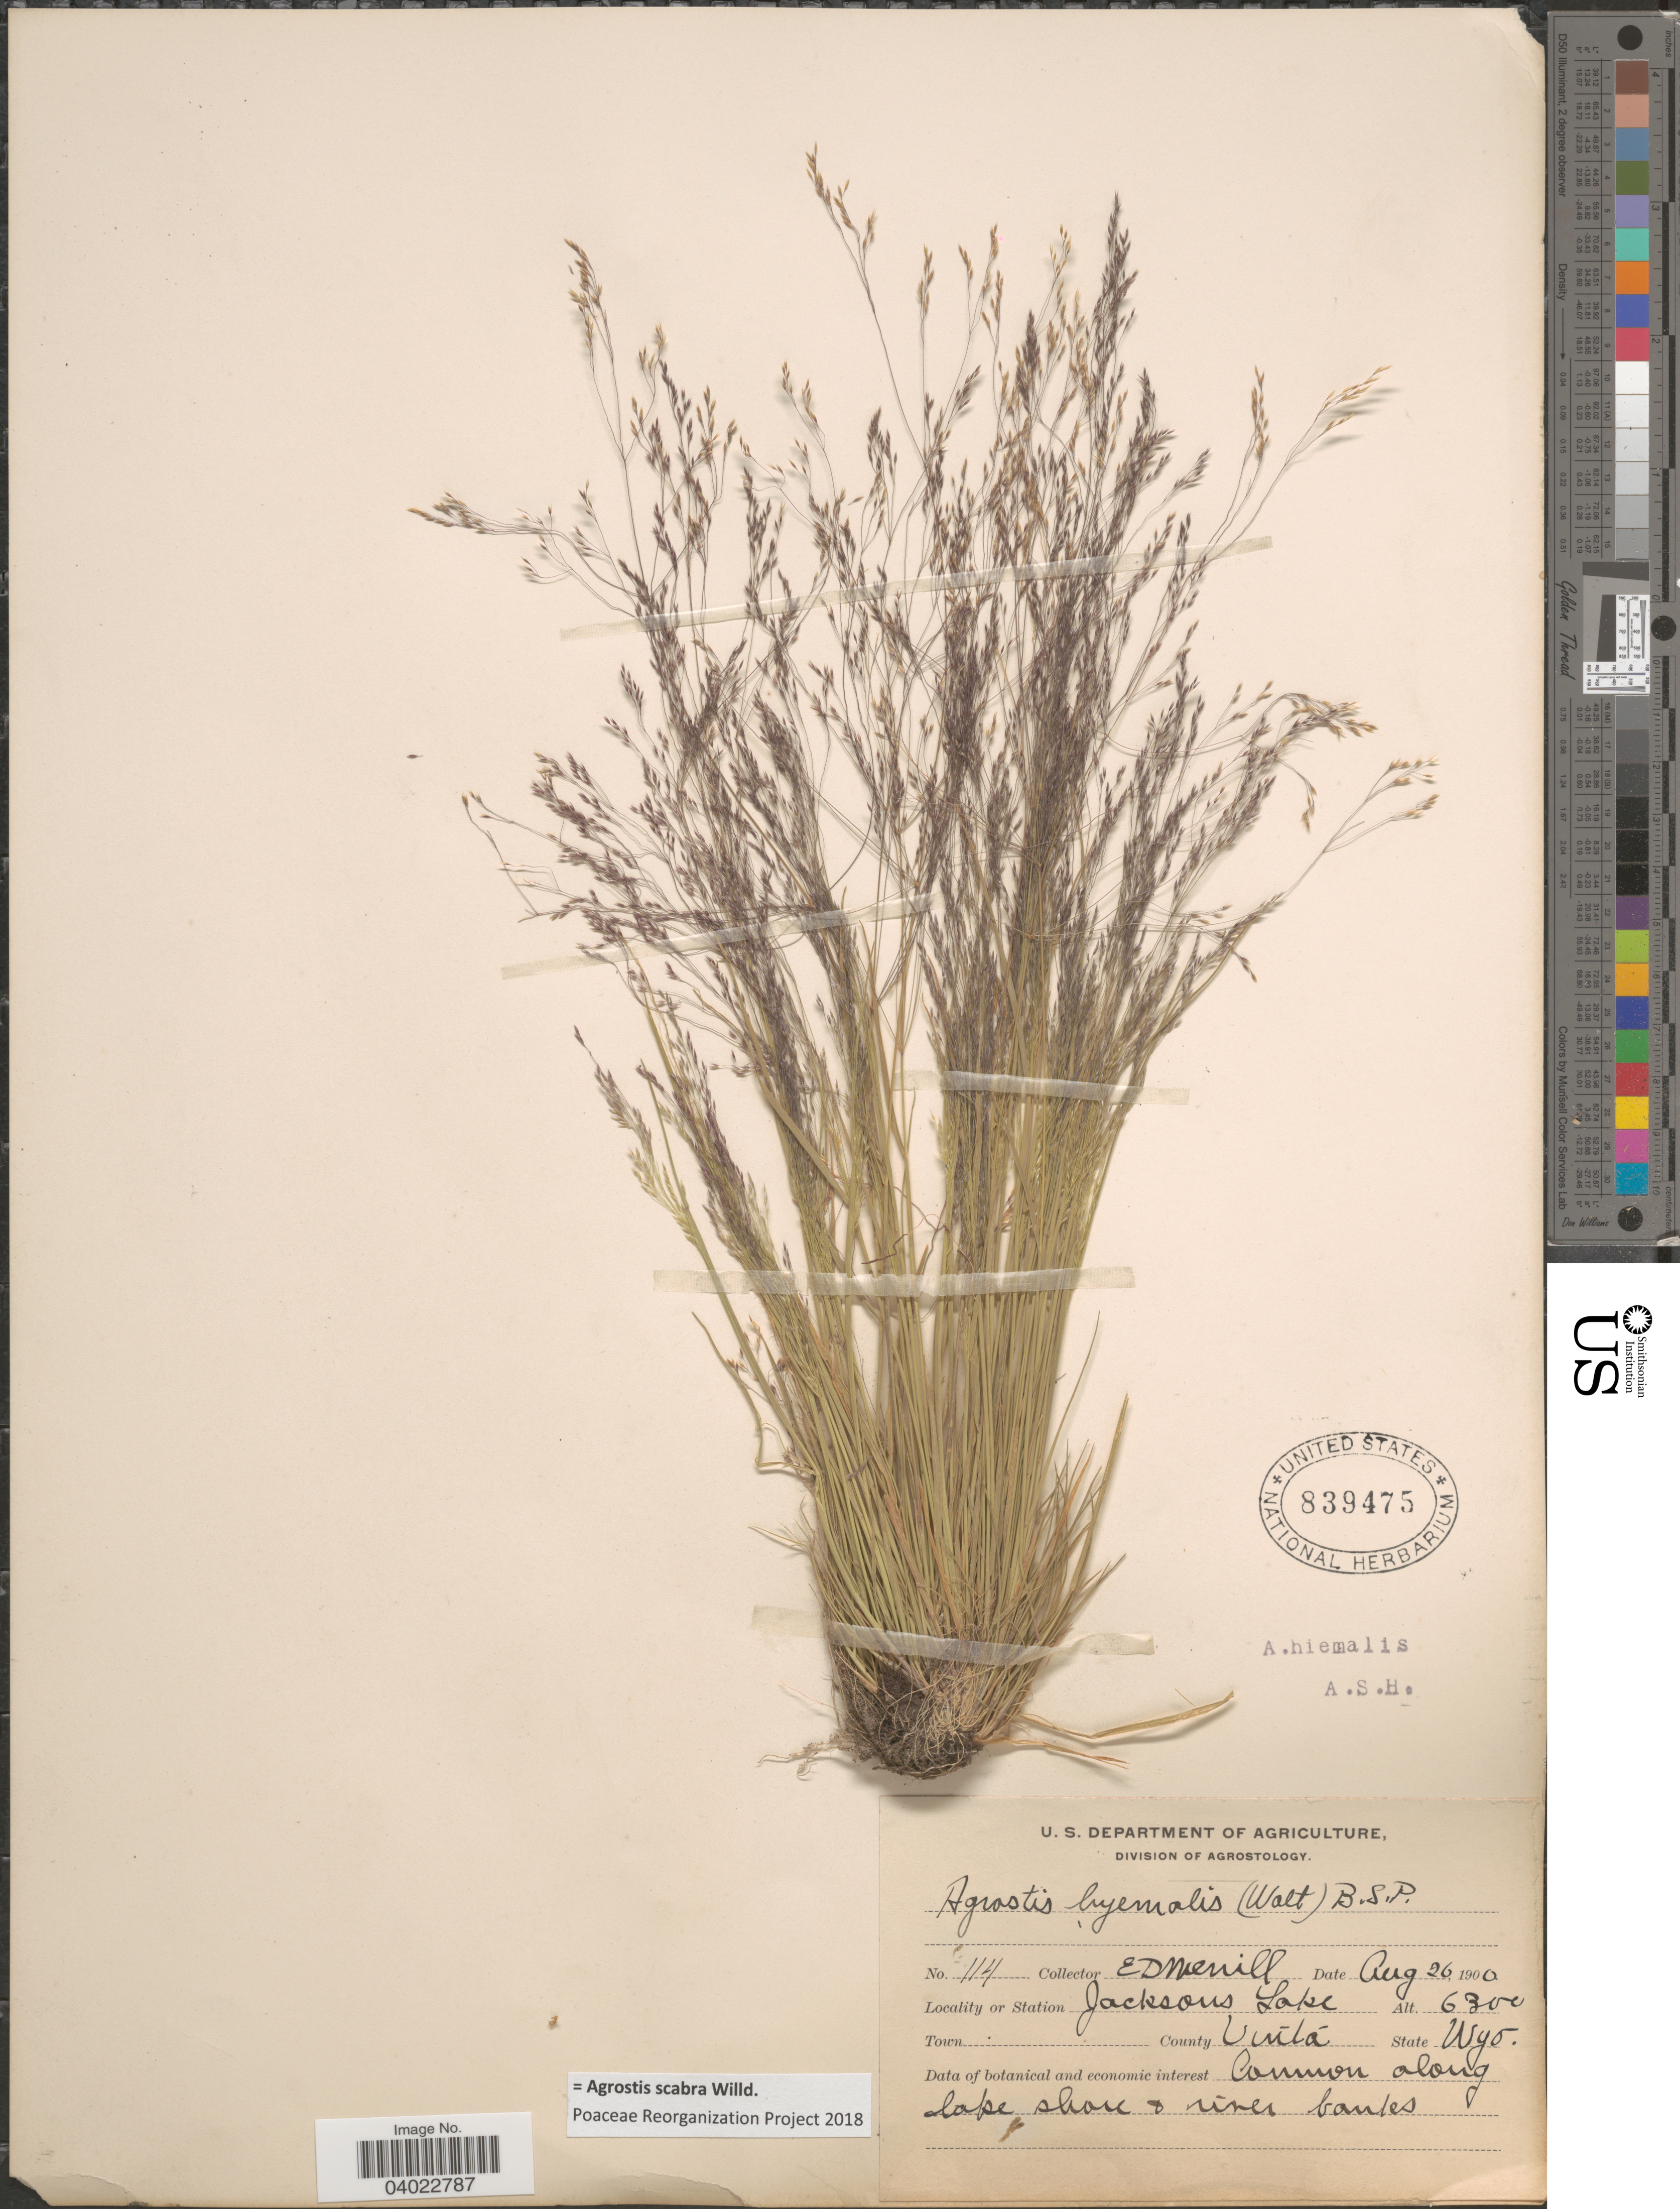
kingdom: Plantae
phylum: Tracheophyta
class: Liliopsida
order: Poales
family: Poaceae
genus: Agrostis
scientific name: Agrostis scabra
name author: Willd.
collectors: E. D. Merrill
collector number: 114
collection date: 1900-08-26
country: United States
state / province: Wyoming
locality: Jacksons Lake. County Uinta.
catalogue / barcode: US 839475